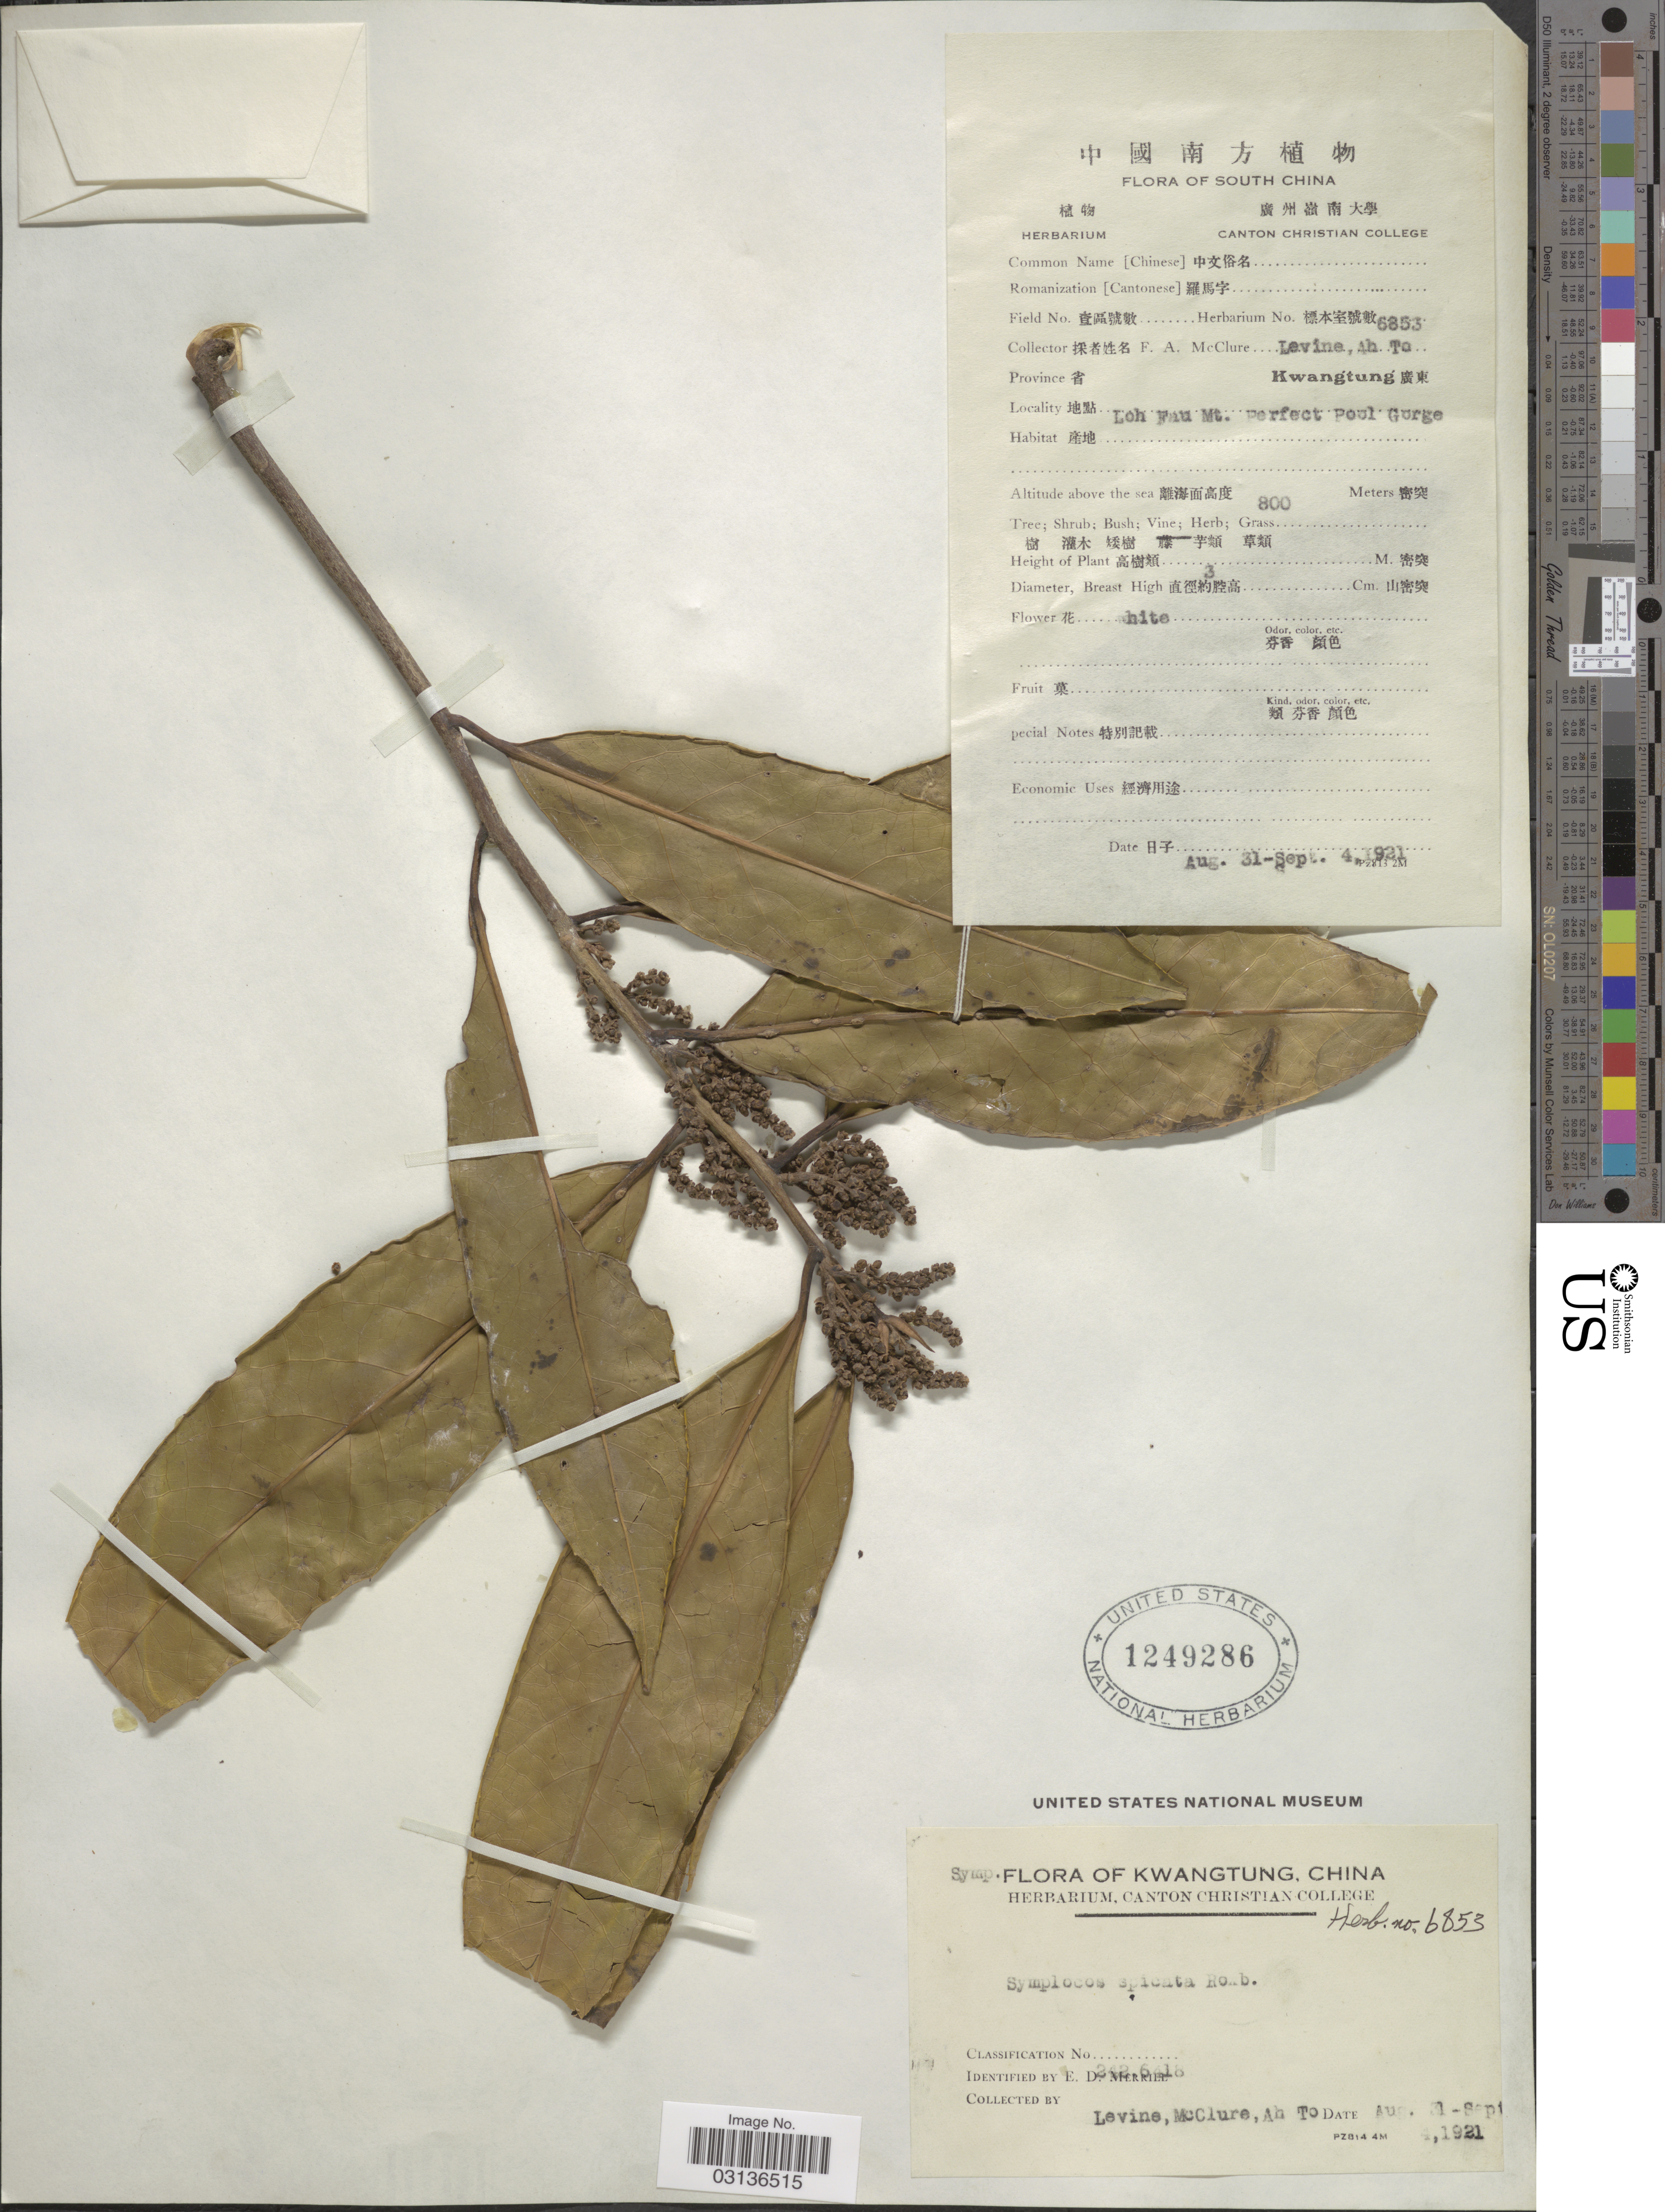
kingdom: Plantae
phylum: Tracheophyta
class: Magnoliopsida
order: Ericales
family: Symplocaceae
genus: Symplocos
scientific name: Symplocos cochinchinensis subsp. laurina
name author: (Retz.) Noot.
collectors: F. A. McClure, -. Levine & Ah To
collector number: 6853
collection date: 1921-08-31/1921-09-04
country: China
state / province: Guangdong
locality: Province Kwangtung. South China. Loh Fau Mt. Perfect Pool Gorge.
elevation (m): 800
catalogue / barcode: US 1249286